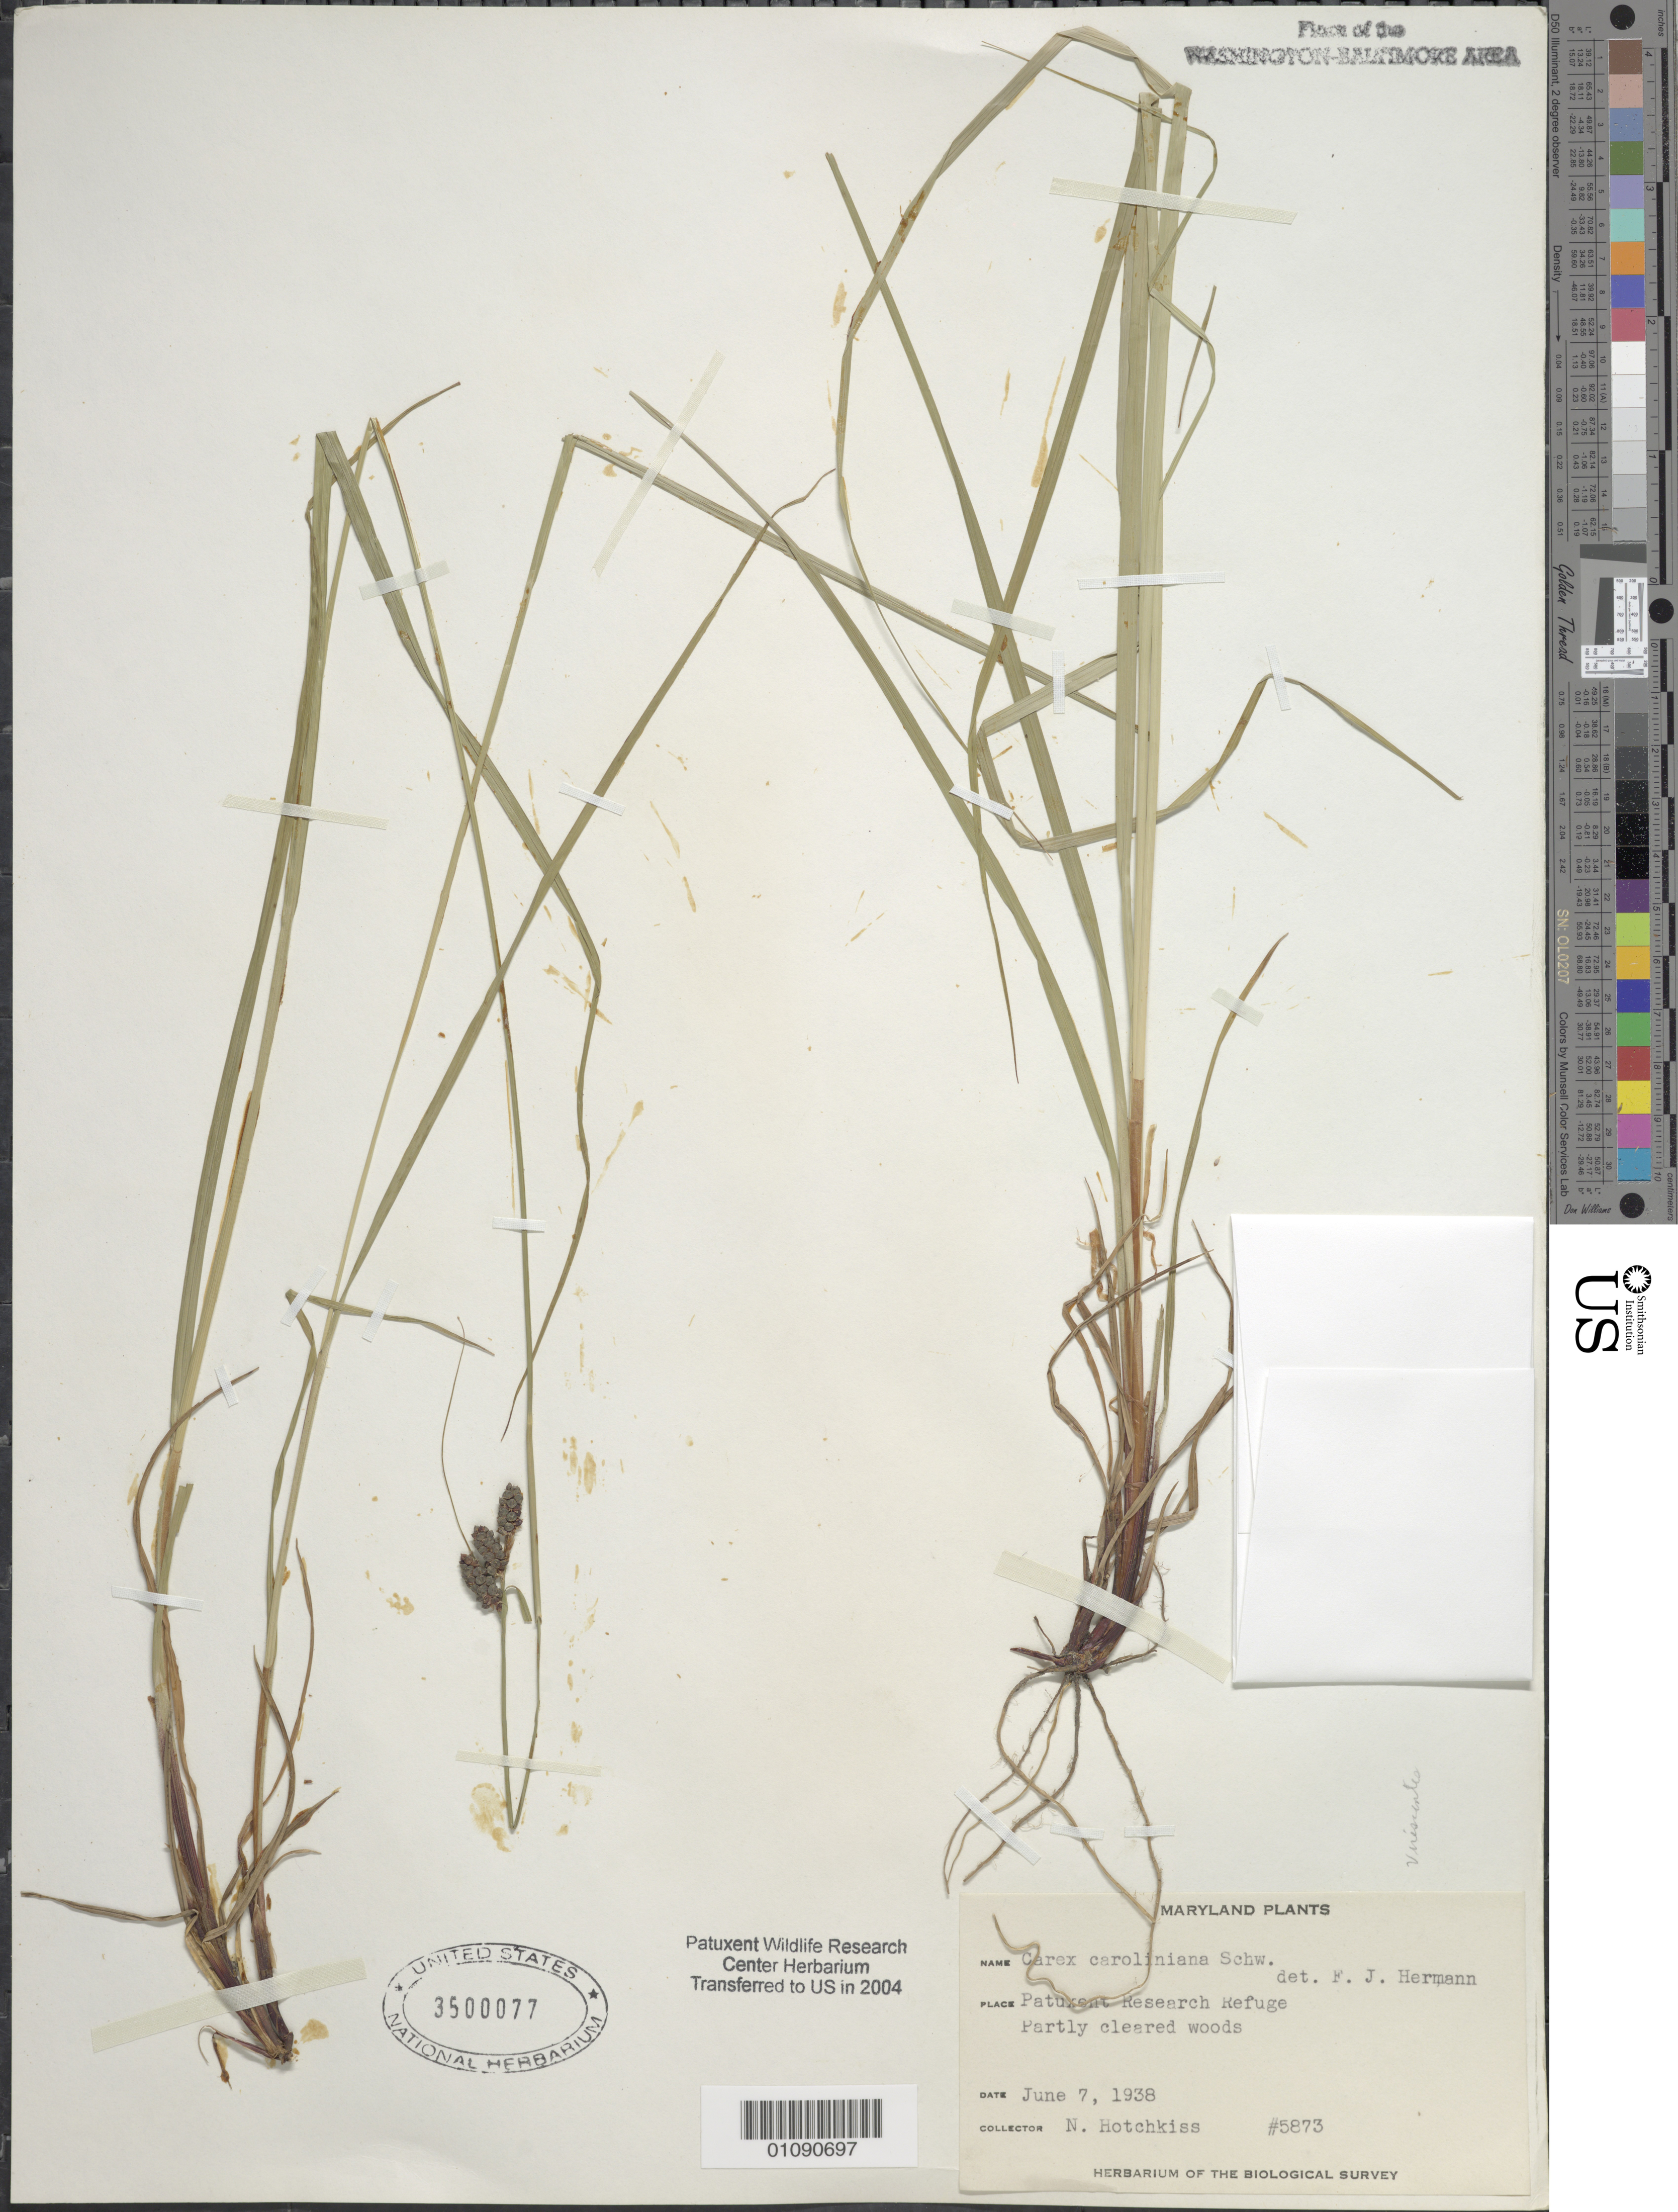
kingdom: Plantae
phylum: Tracheophyta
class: Liliopsida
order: Poales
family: Cyperaceae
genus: Carex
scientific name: Carex caroliniana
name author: Schwein.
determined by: Hermann, F. J.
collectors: N. Hotchkiss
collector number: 5873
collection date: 1938-06-07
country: United States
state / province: Maryland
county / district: Prince George's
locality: Patuxent Wildlife Refuge.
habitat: Partly cleared woods.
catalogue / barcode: US 3500077